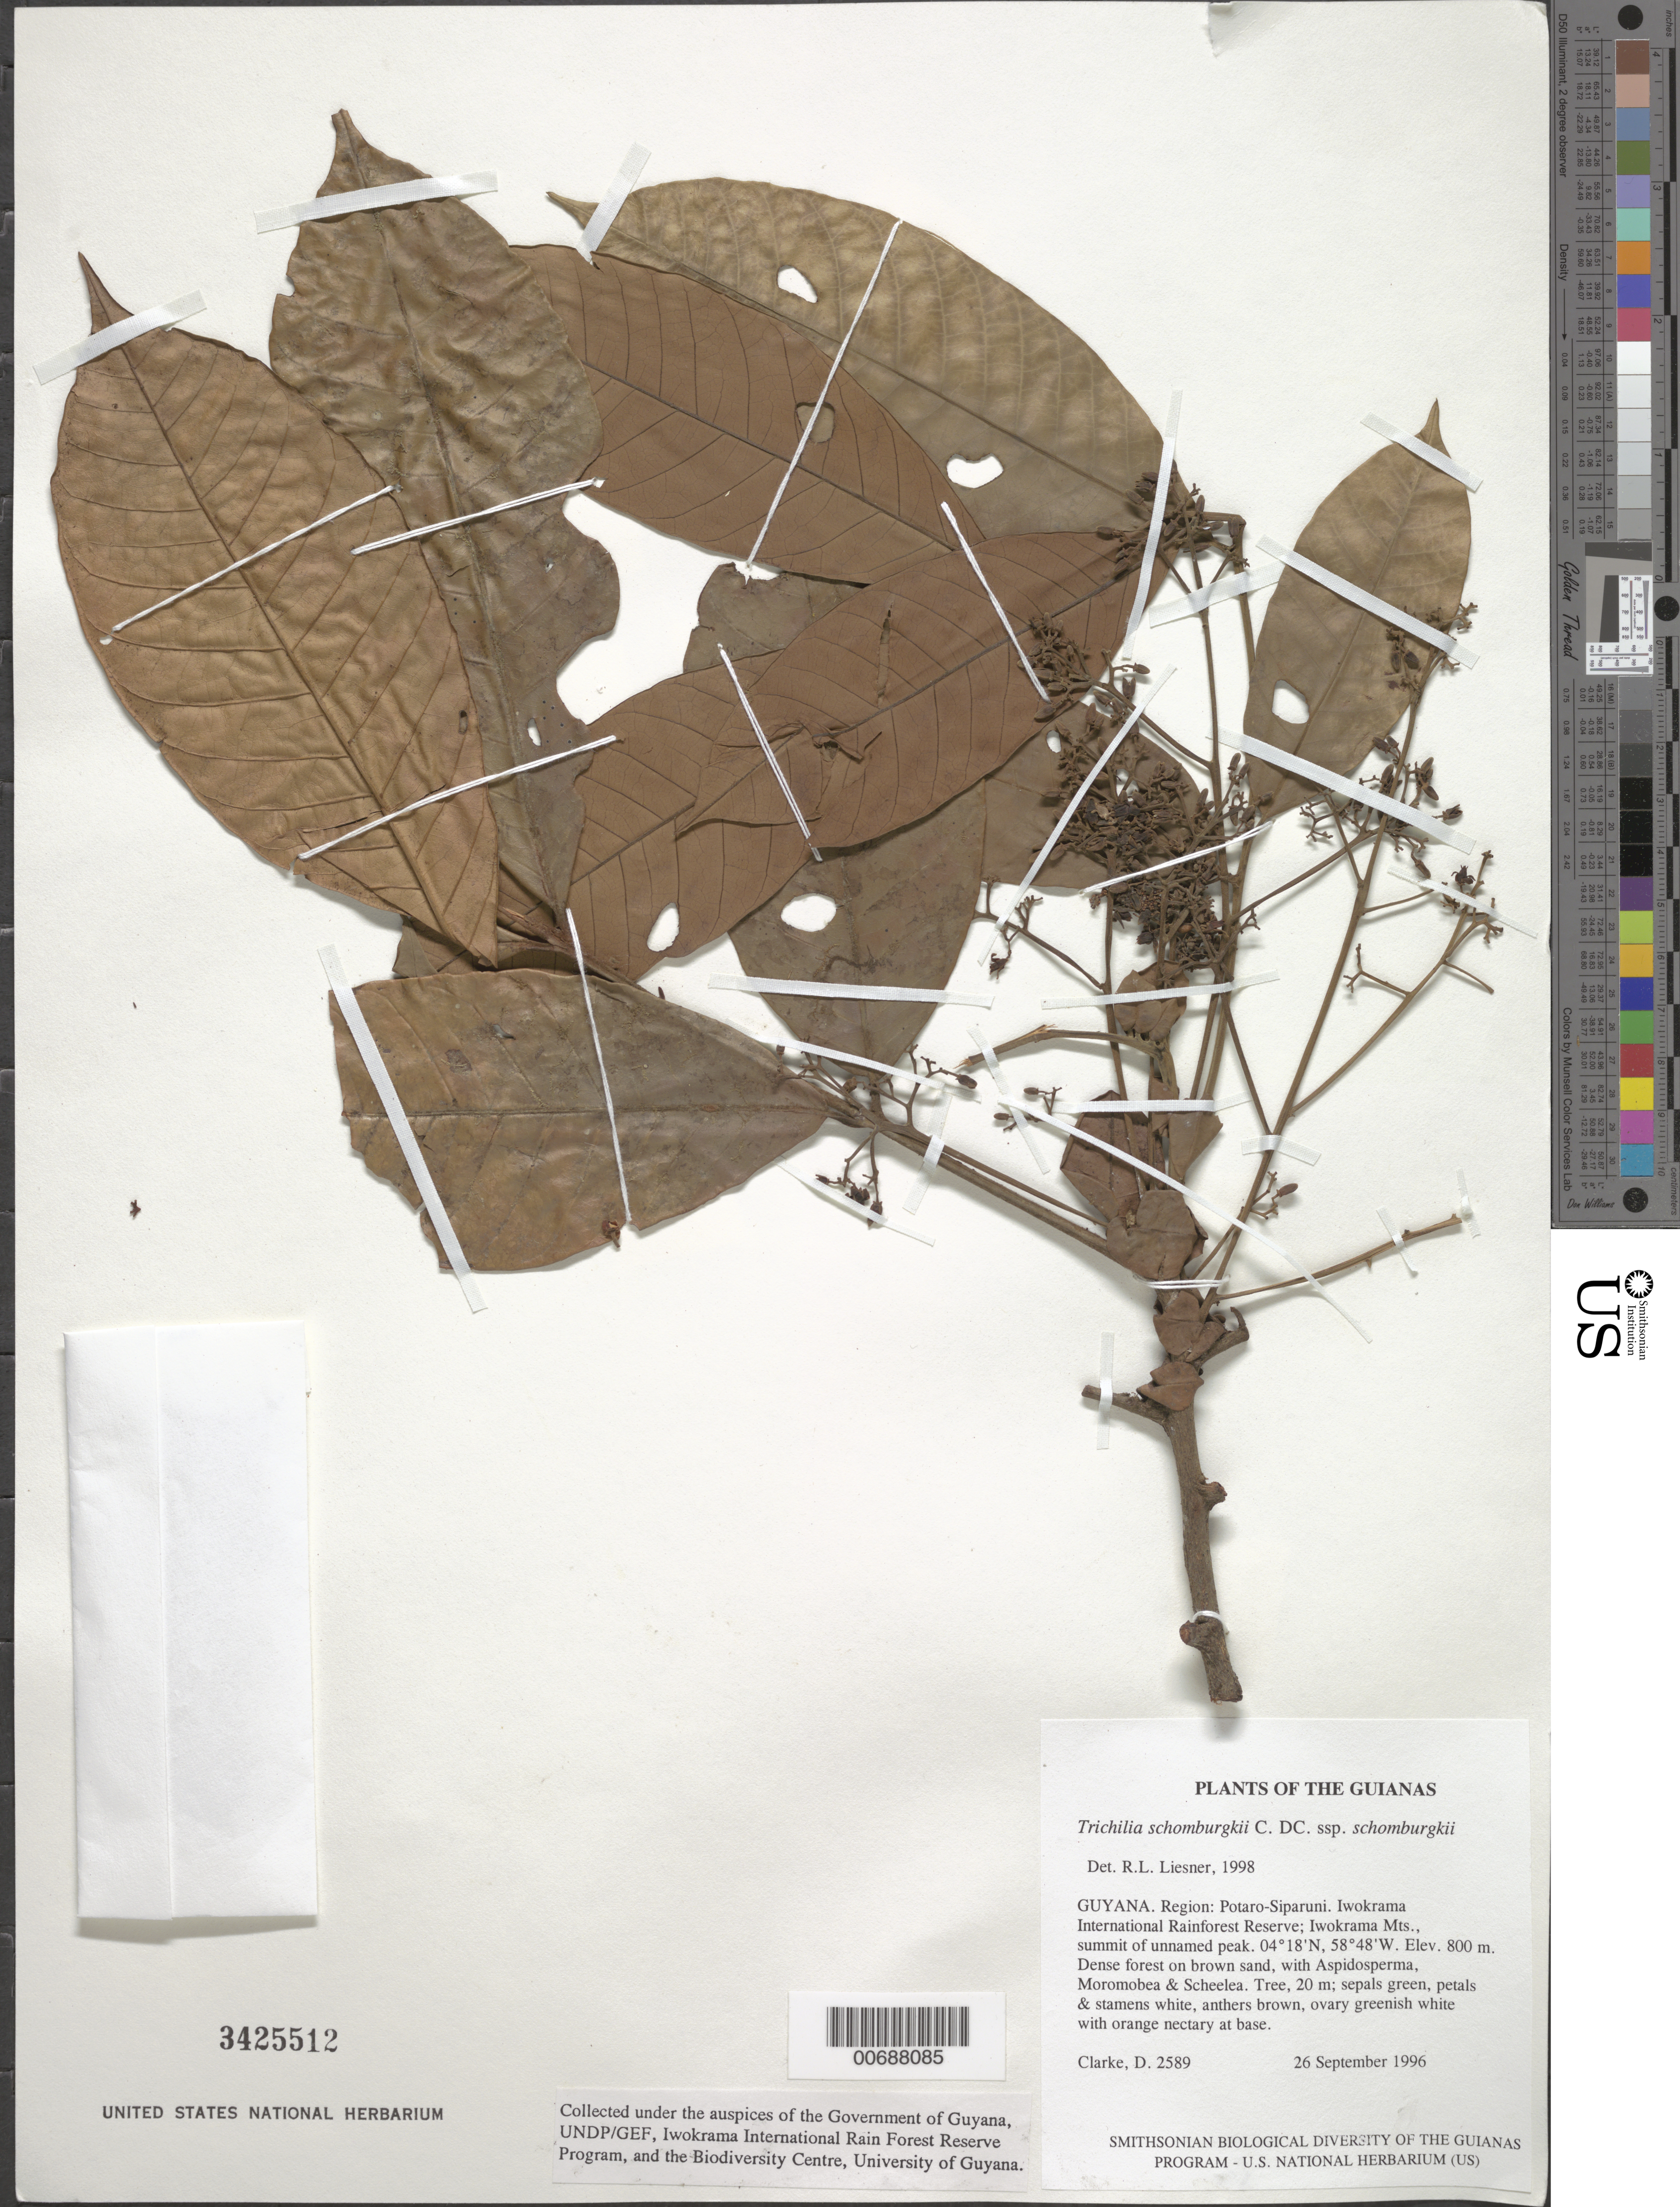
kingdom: Plantae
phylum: Tracheophyta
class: Magnoliopsida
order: Sapindales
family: Meliaceae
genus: Trichilia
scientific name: Trichilia schomburgkii subsp. schomburgkii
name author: C. DC.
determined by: Liesner, R. L.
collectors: H. D. Clarke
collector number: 2589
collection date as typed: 26 September 1996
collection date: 1996-09-26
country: Guyana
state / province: Potaro-Siparuni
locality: Iwokrama International Rainforest Reserve; Iwokrama Mts., summit of unnamed peak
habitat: Dense forest on brown sand, with Aspidosperma, Moronobea & Scheelea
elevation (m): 800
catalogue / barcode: US 3425512